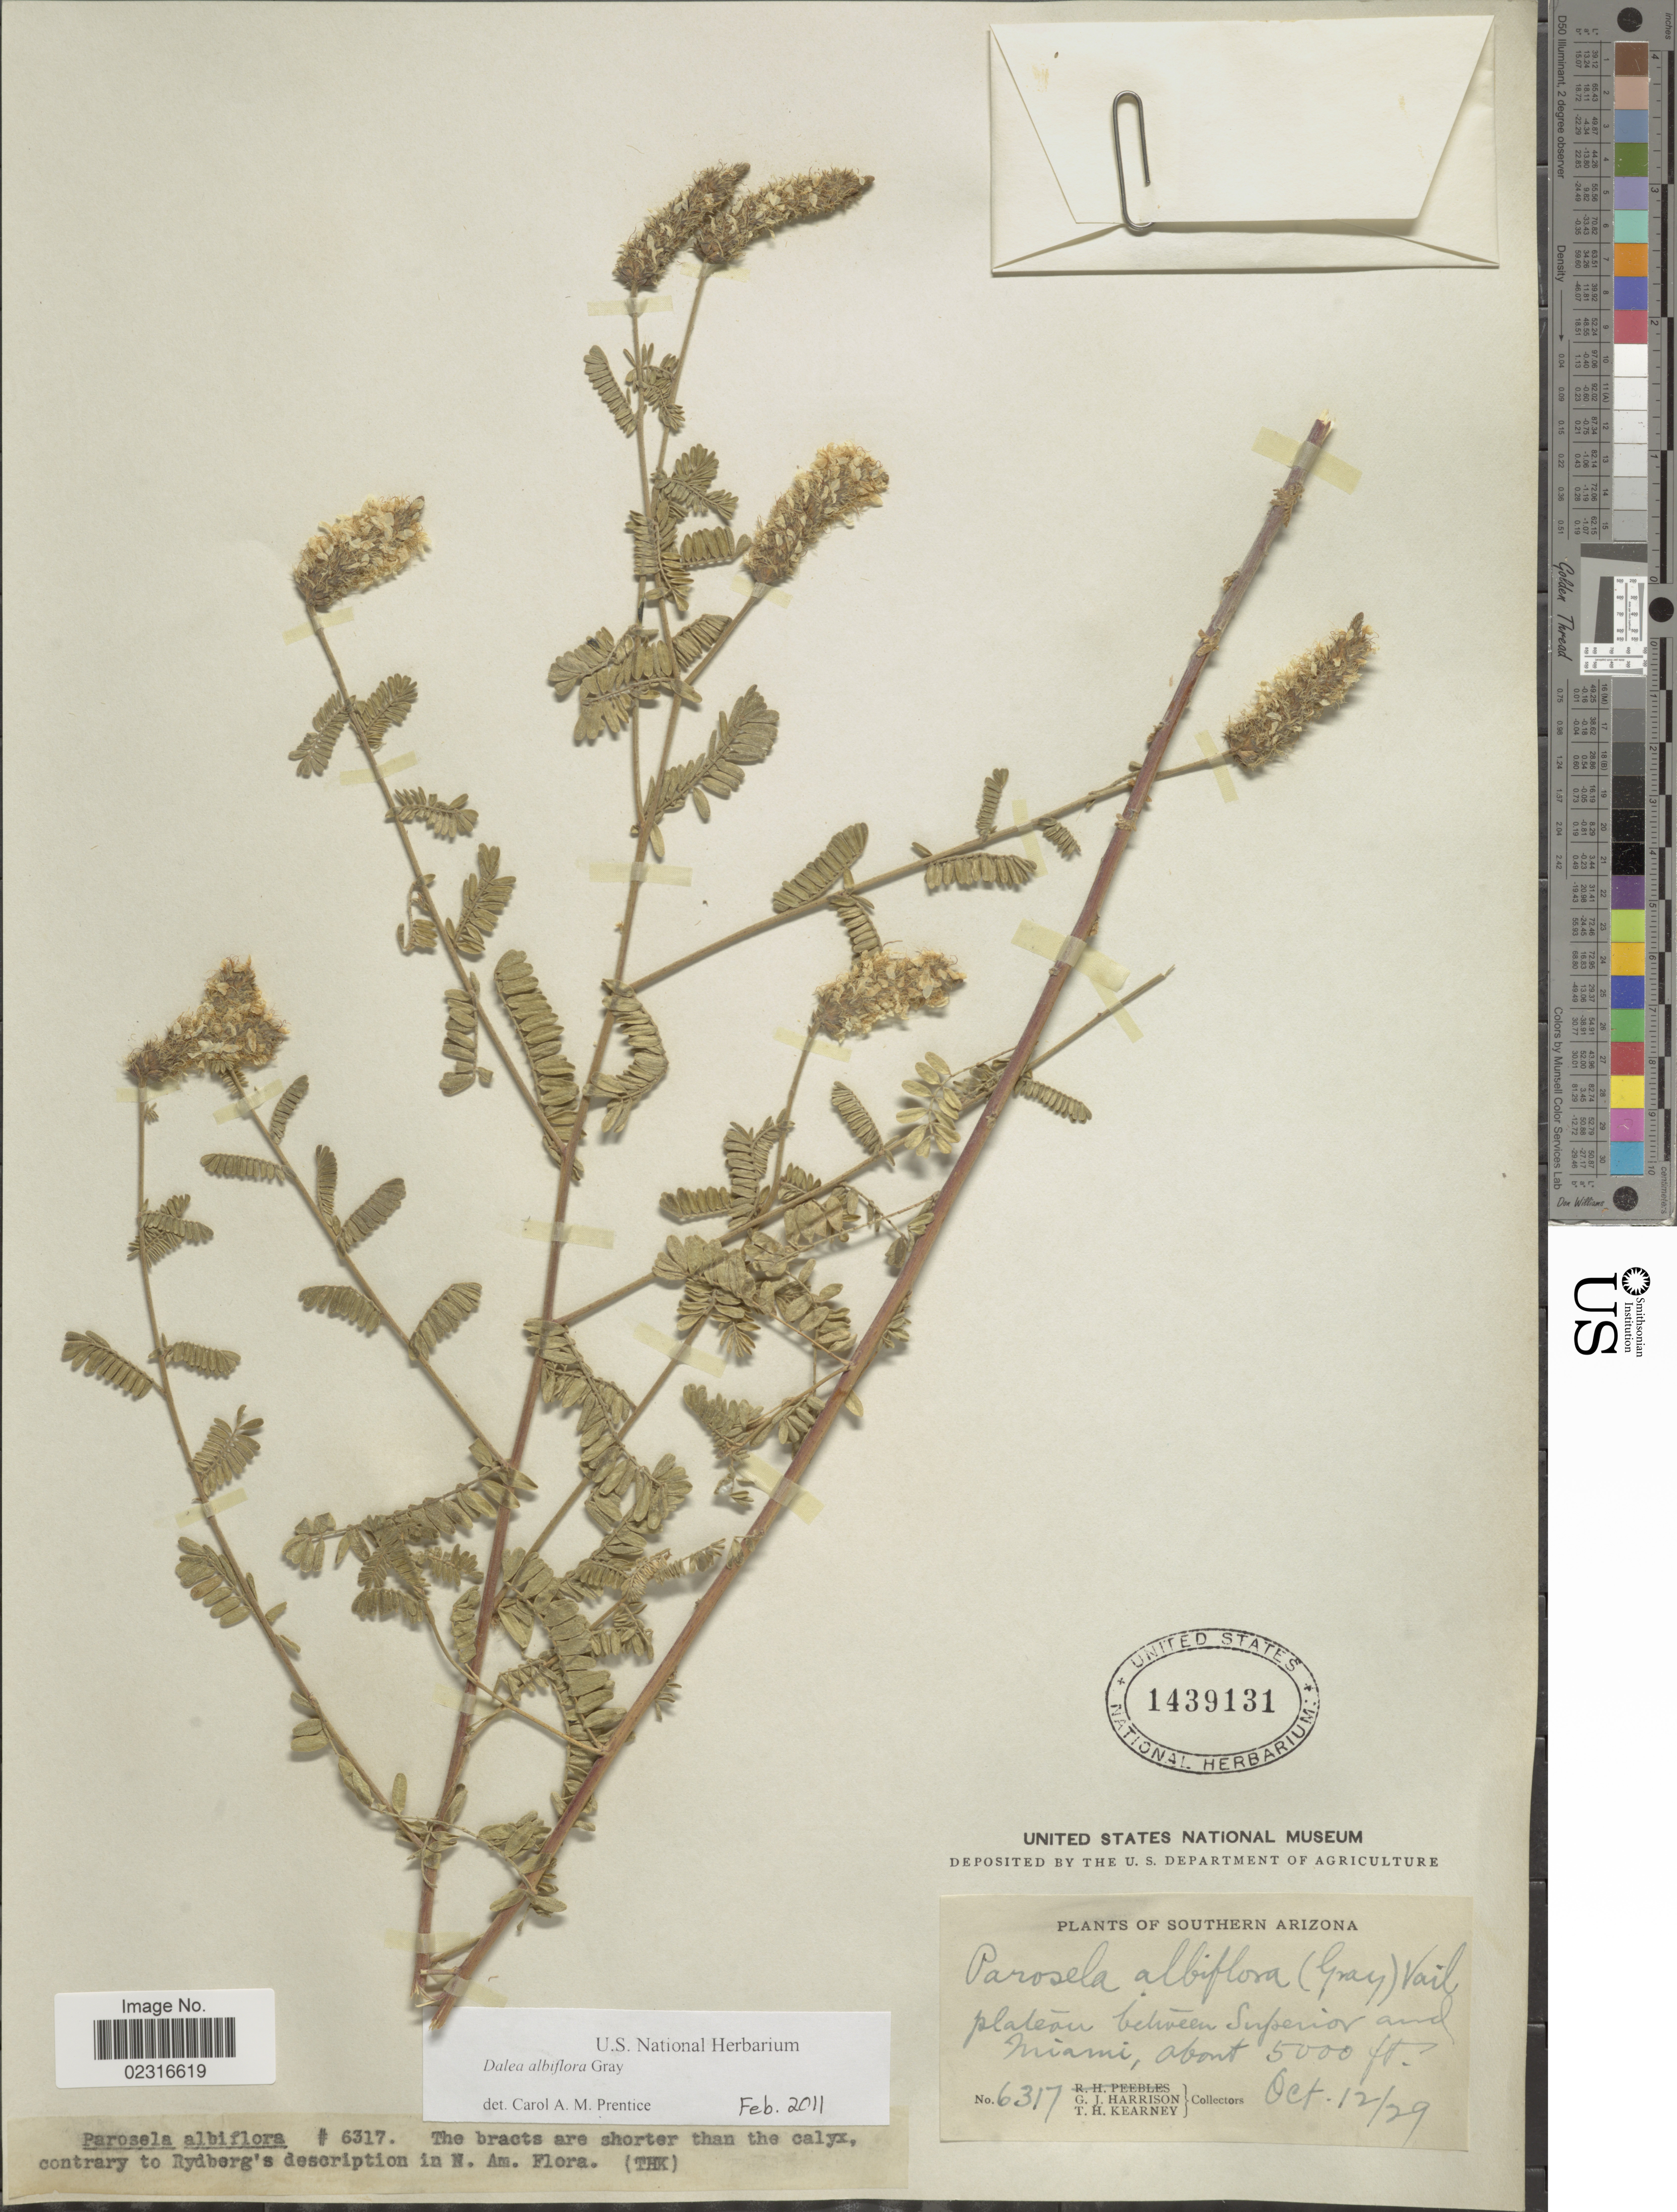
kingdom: Plantae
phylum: Tracheophyta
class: Magnoliopsida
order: Fabales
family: Fabaceae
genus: Dalea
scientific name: Dalea albiflora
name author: A. Gray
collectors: G. J. Harrison & T. H. Kearney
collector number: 6317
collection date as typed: Transcribed d/m/y: 12/10/29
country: United States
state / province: Arizona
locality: Southern Arizona. plateau between Superior and Miami.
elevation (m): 1524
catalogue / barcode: US 1439131